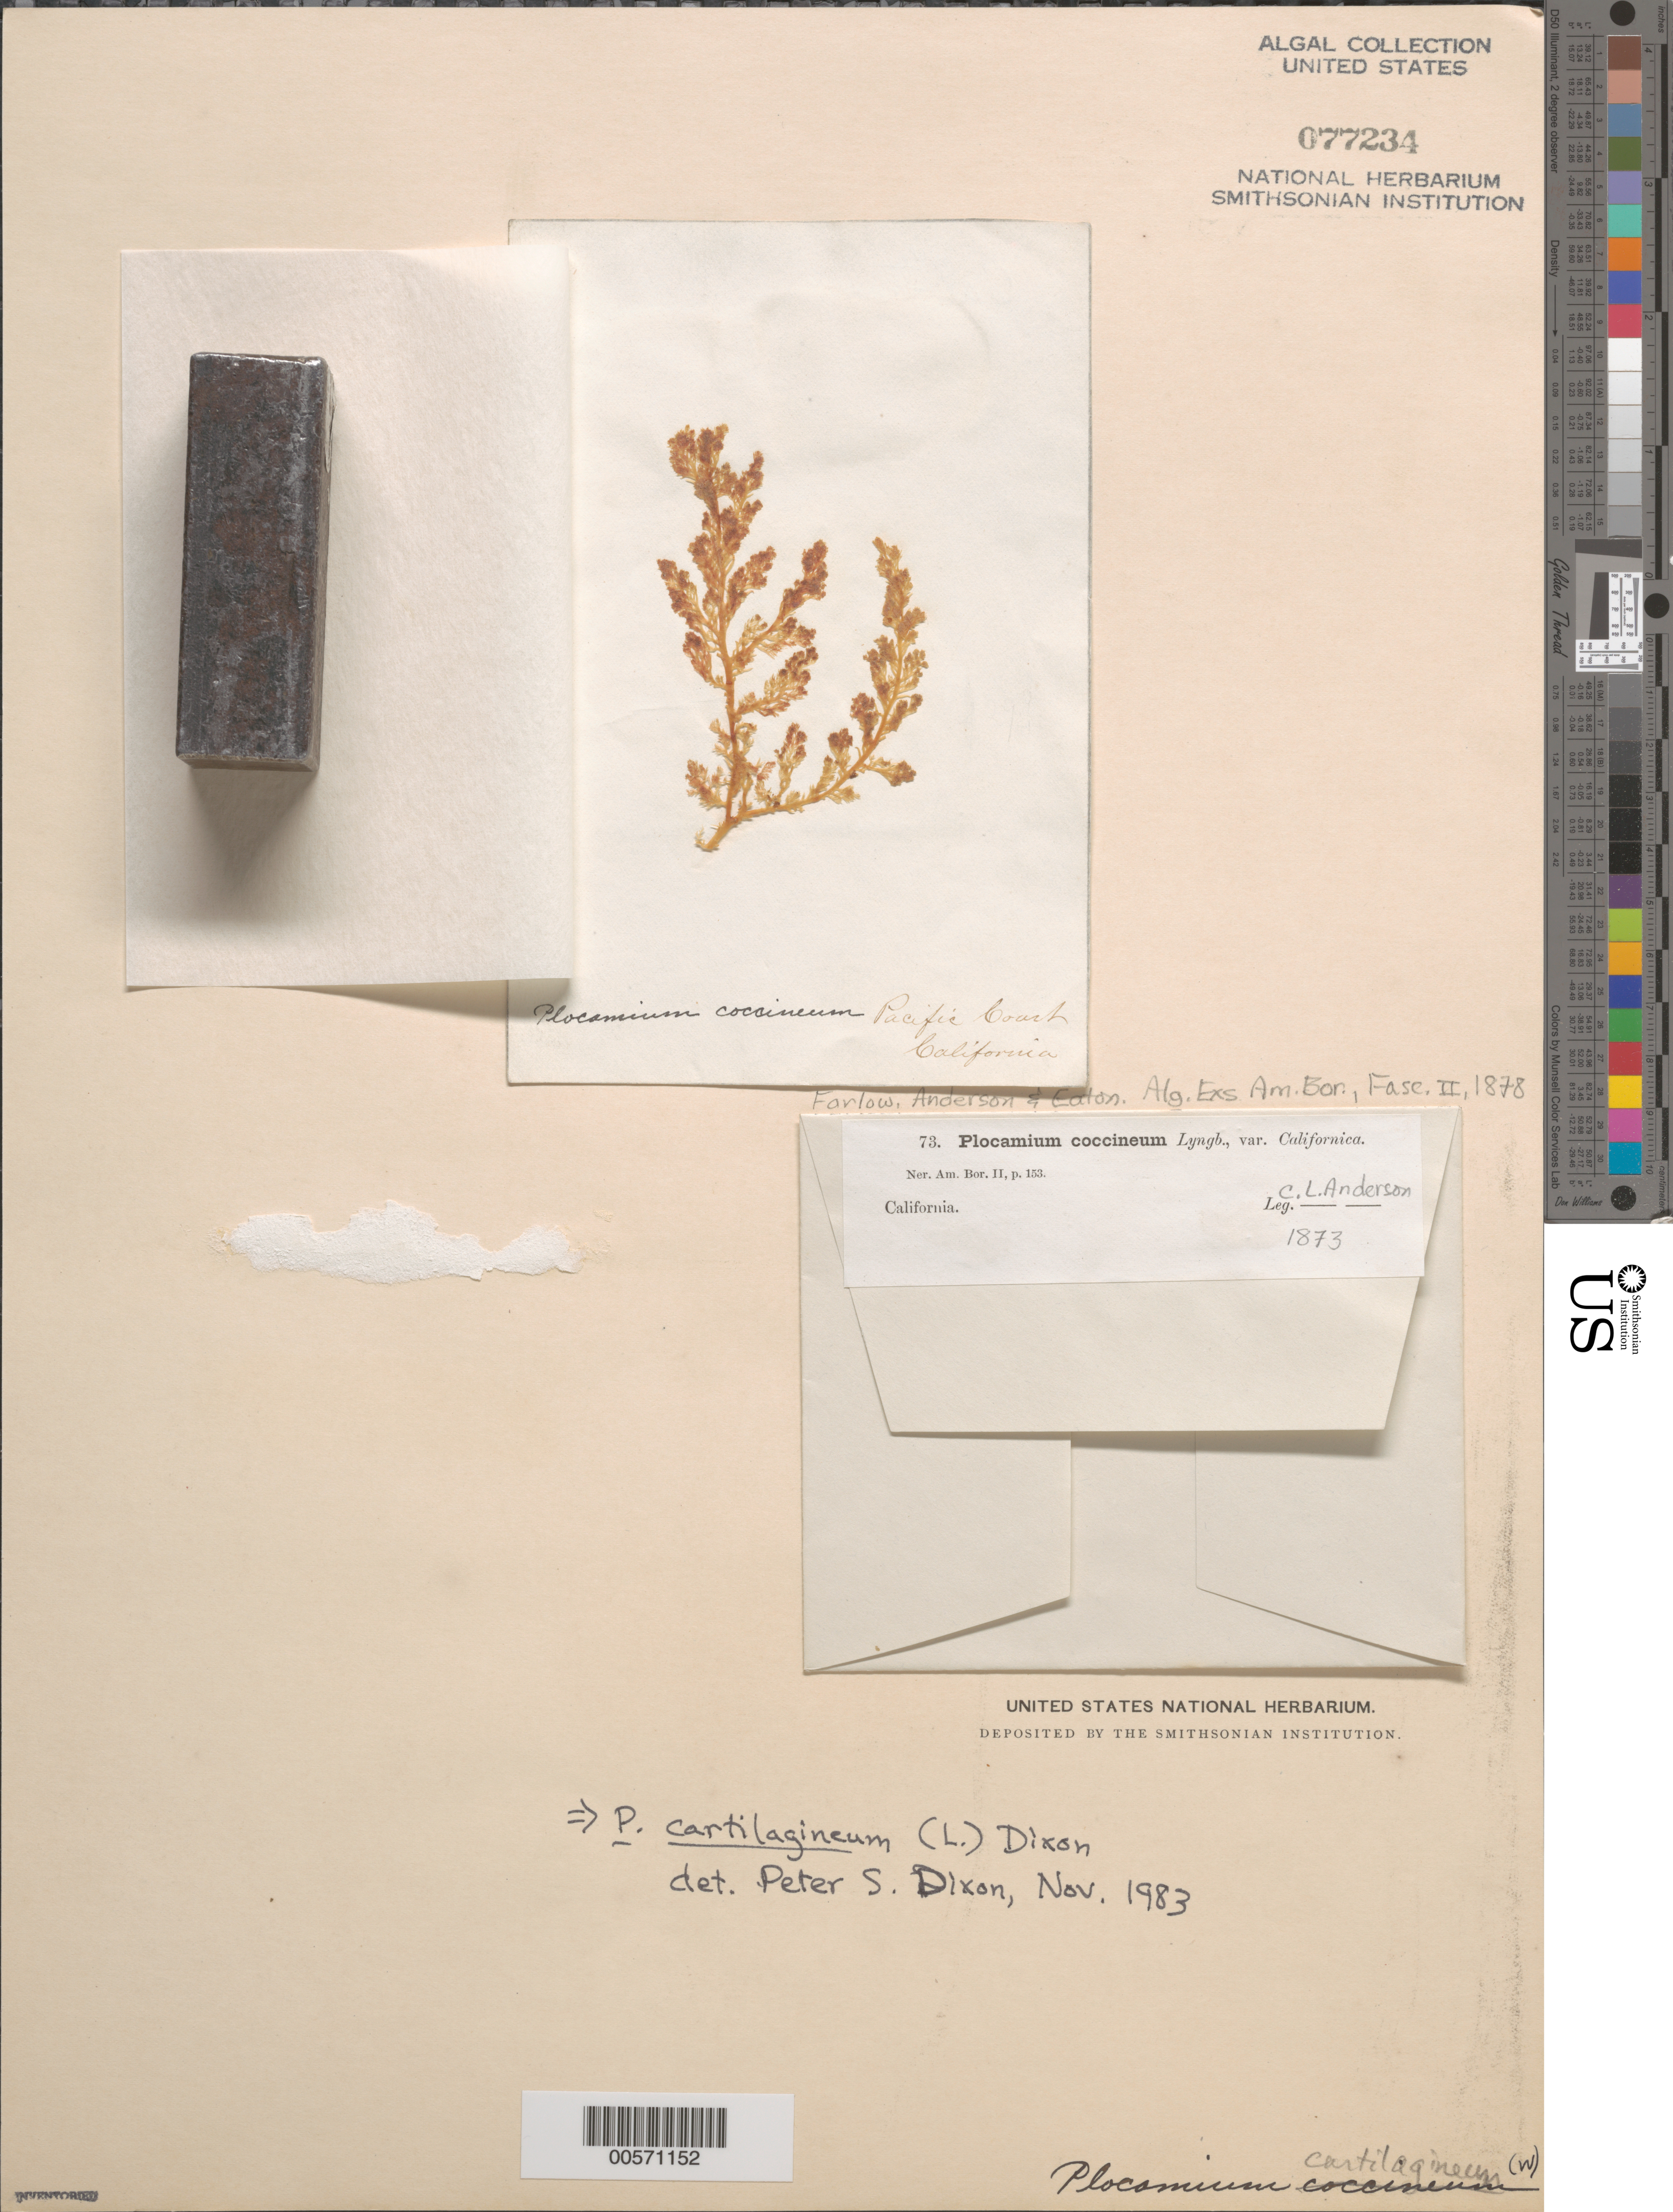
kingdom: Plantae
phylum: Rhodophyta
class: Florideophyceae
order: Plocamiales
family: Plocamiaceae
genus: Plocamium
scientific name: Plocamium cartilagineum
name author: (L.) P.S. Dixon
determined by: Dixon, P. S.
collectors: C. L. Anderson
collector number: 73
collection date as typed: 1873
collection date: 1873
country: United States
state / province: California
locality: Pacific coast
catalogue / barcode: US 77234